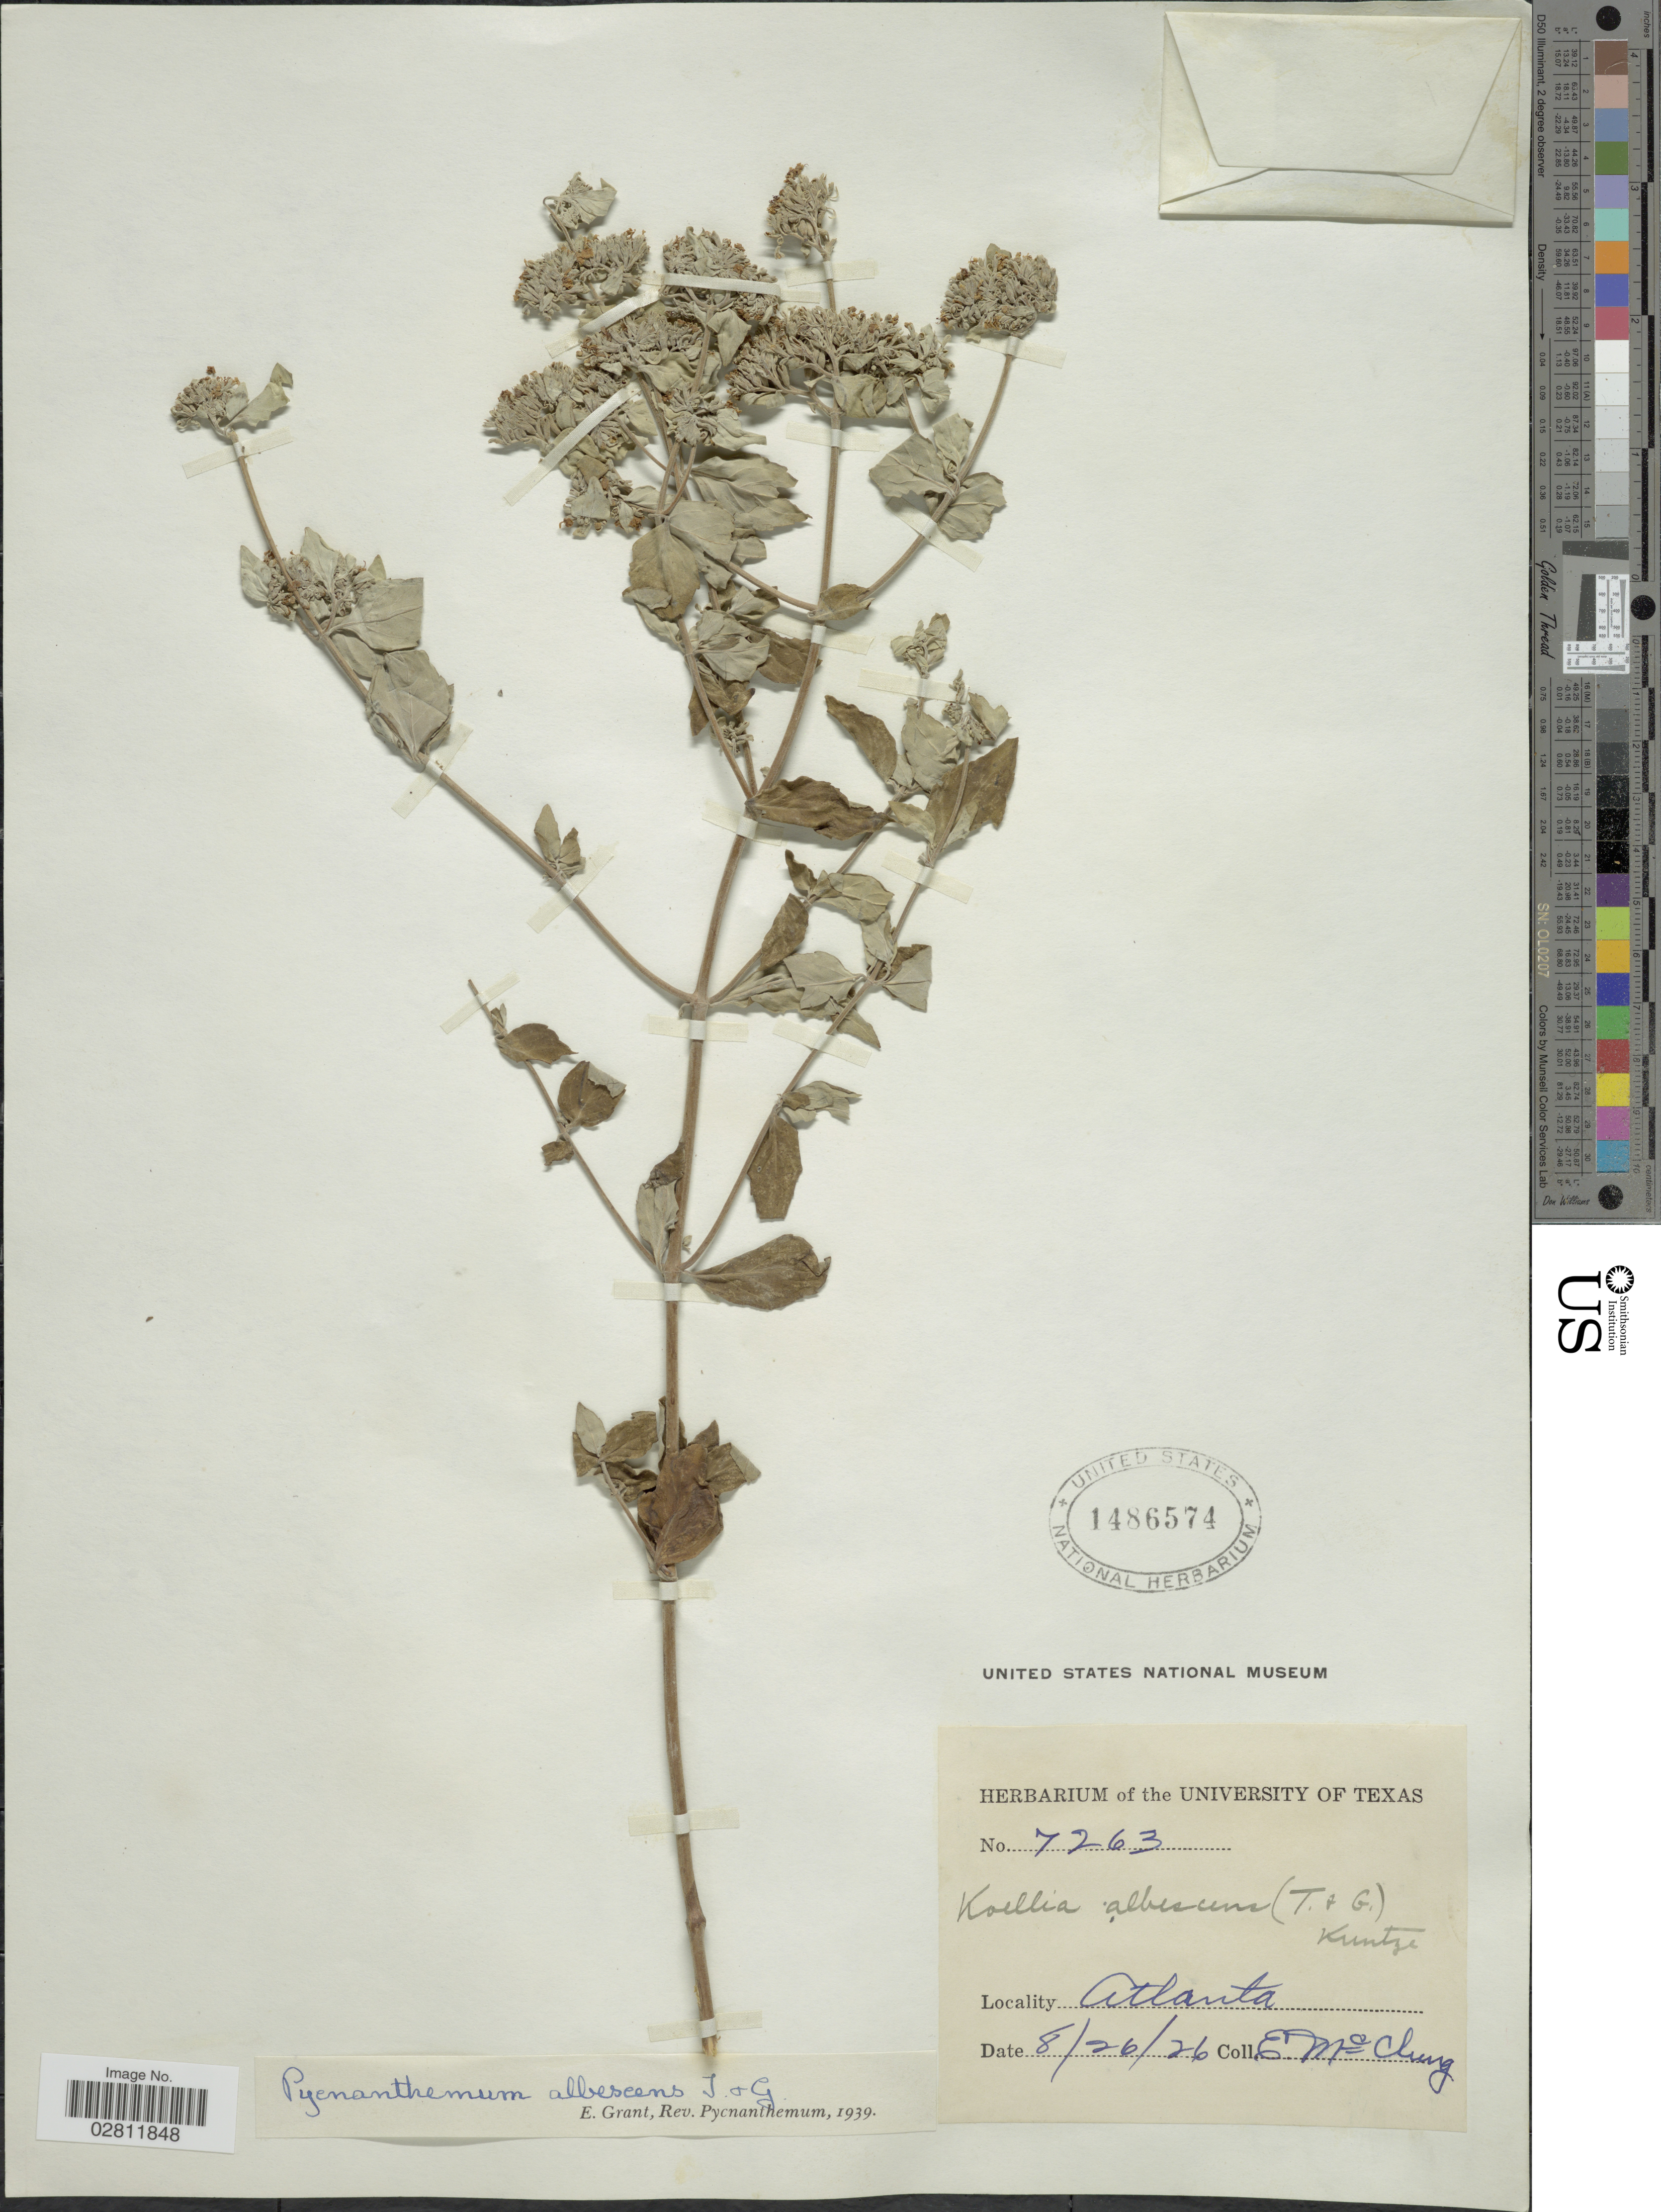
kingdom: Plantae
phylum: Tracheophyta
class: Magnoliopsida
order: Lamiales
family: Lamiaceae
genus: Pycnanthemum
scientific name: Pycnanthemum albescens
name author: Torr. & A. Gray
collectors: E. Mcclung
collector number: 7263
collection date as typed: Transcribed d/m/y: 26/8/26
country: United States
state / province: Texas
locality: Atlanta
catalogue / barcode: US 1486574